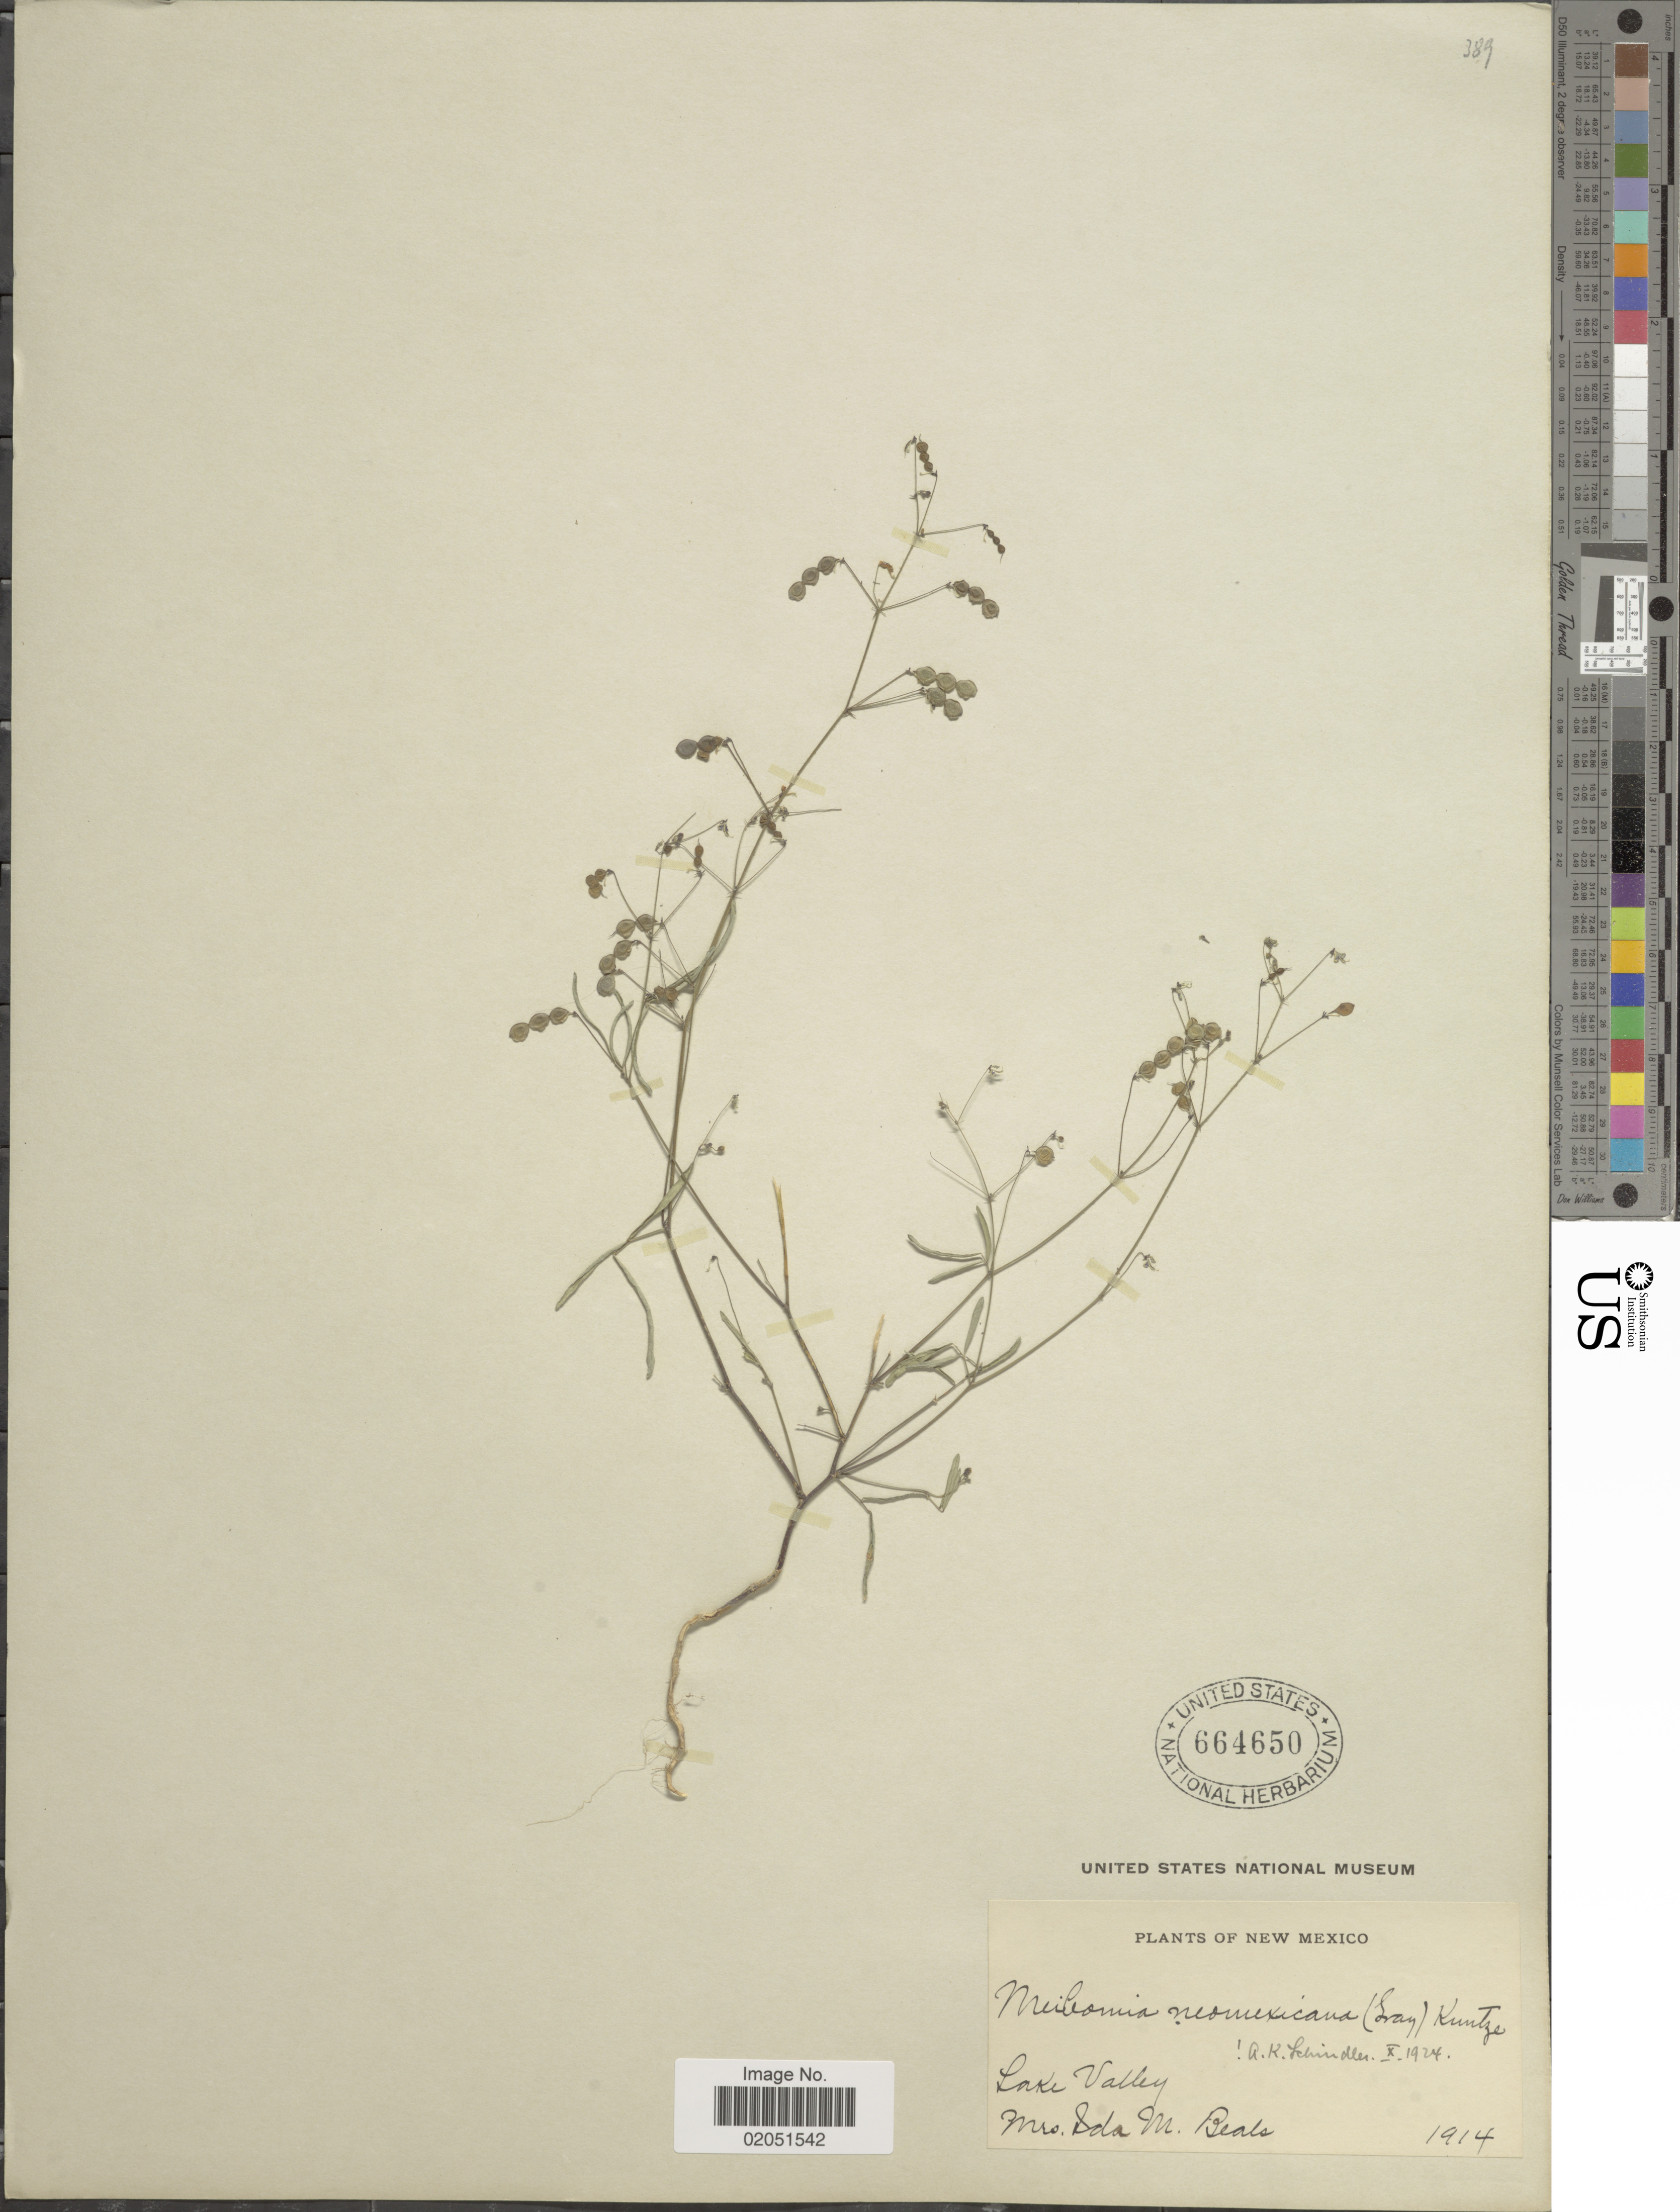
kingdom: Plantae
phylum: Tracheophyta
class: Magnoliopsida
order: Fabales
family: Fabaceae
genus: Desmodium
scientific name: Desmodium rosei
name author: B.G. Schub.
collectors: I. M. Beals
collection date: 1914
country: United States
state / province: New Mexico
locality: Lake Valley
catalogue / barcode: US 664650